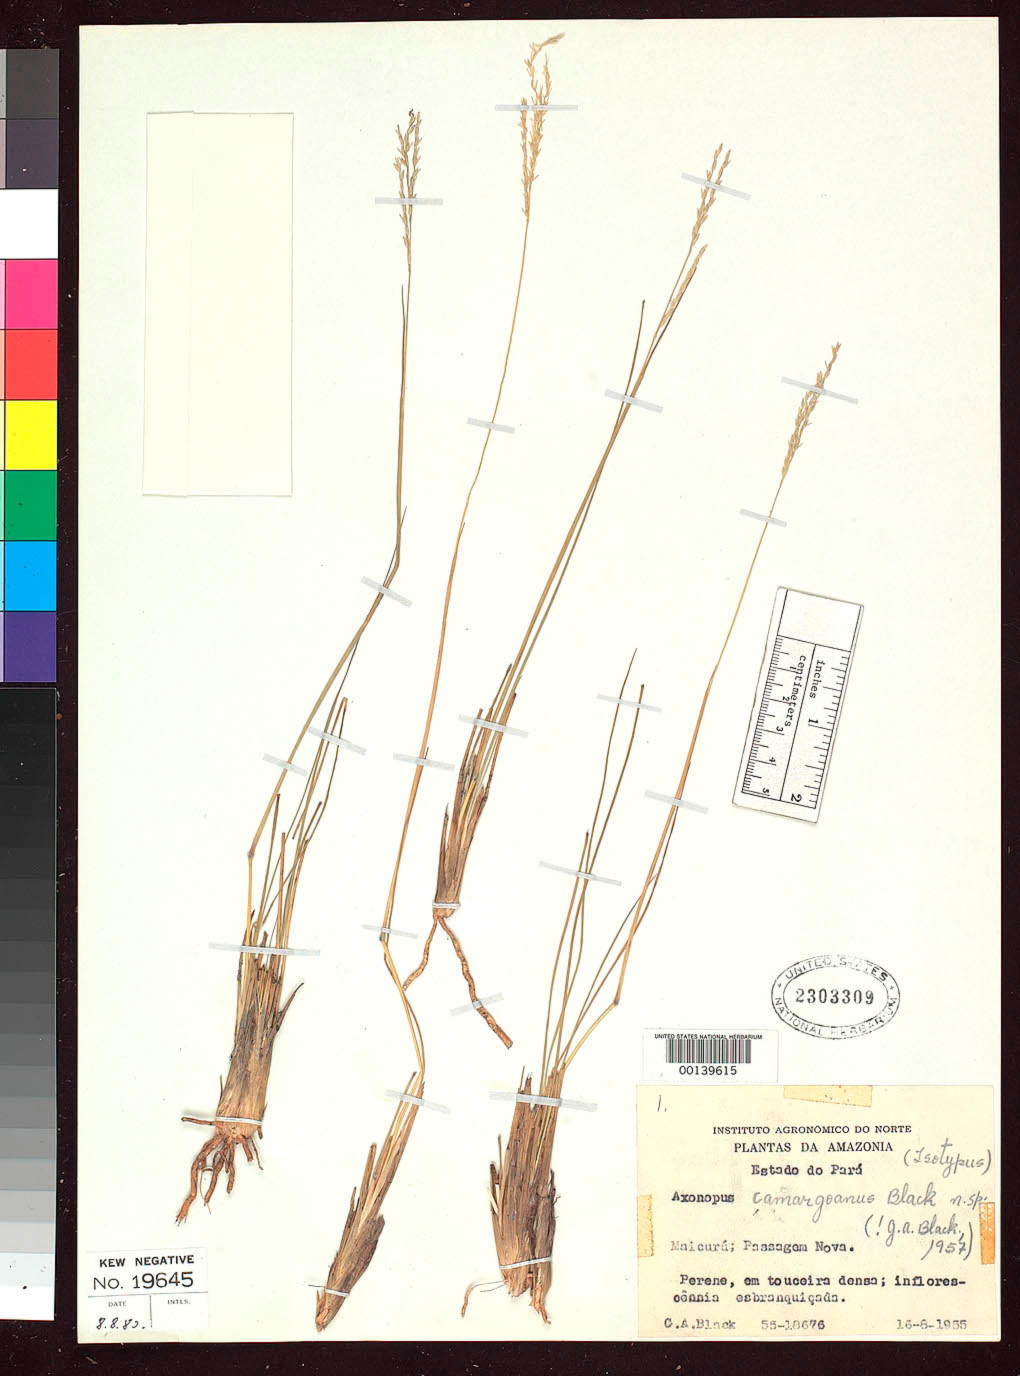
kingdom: Plantae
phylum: Tracheophyta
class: Liliopsida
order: Poales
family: Poaceae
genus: Axonopus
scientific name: Axonopus camargoanus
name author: G.A. Black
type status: Isotype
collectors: G. A. Black & J. Abbott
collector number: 55-18676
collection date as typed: Aug 1955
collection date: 1955-08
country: Brazil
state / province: Pará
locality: Sao Francisco near Limpo do Alemaes, Maicuru.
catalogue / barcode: US 2303309